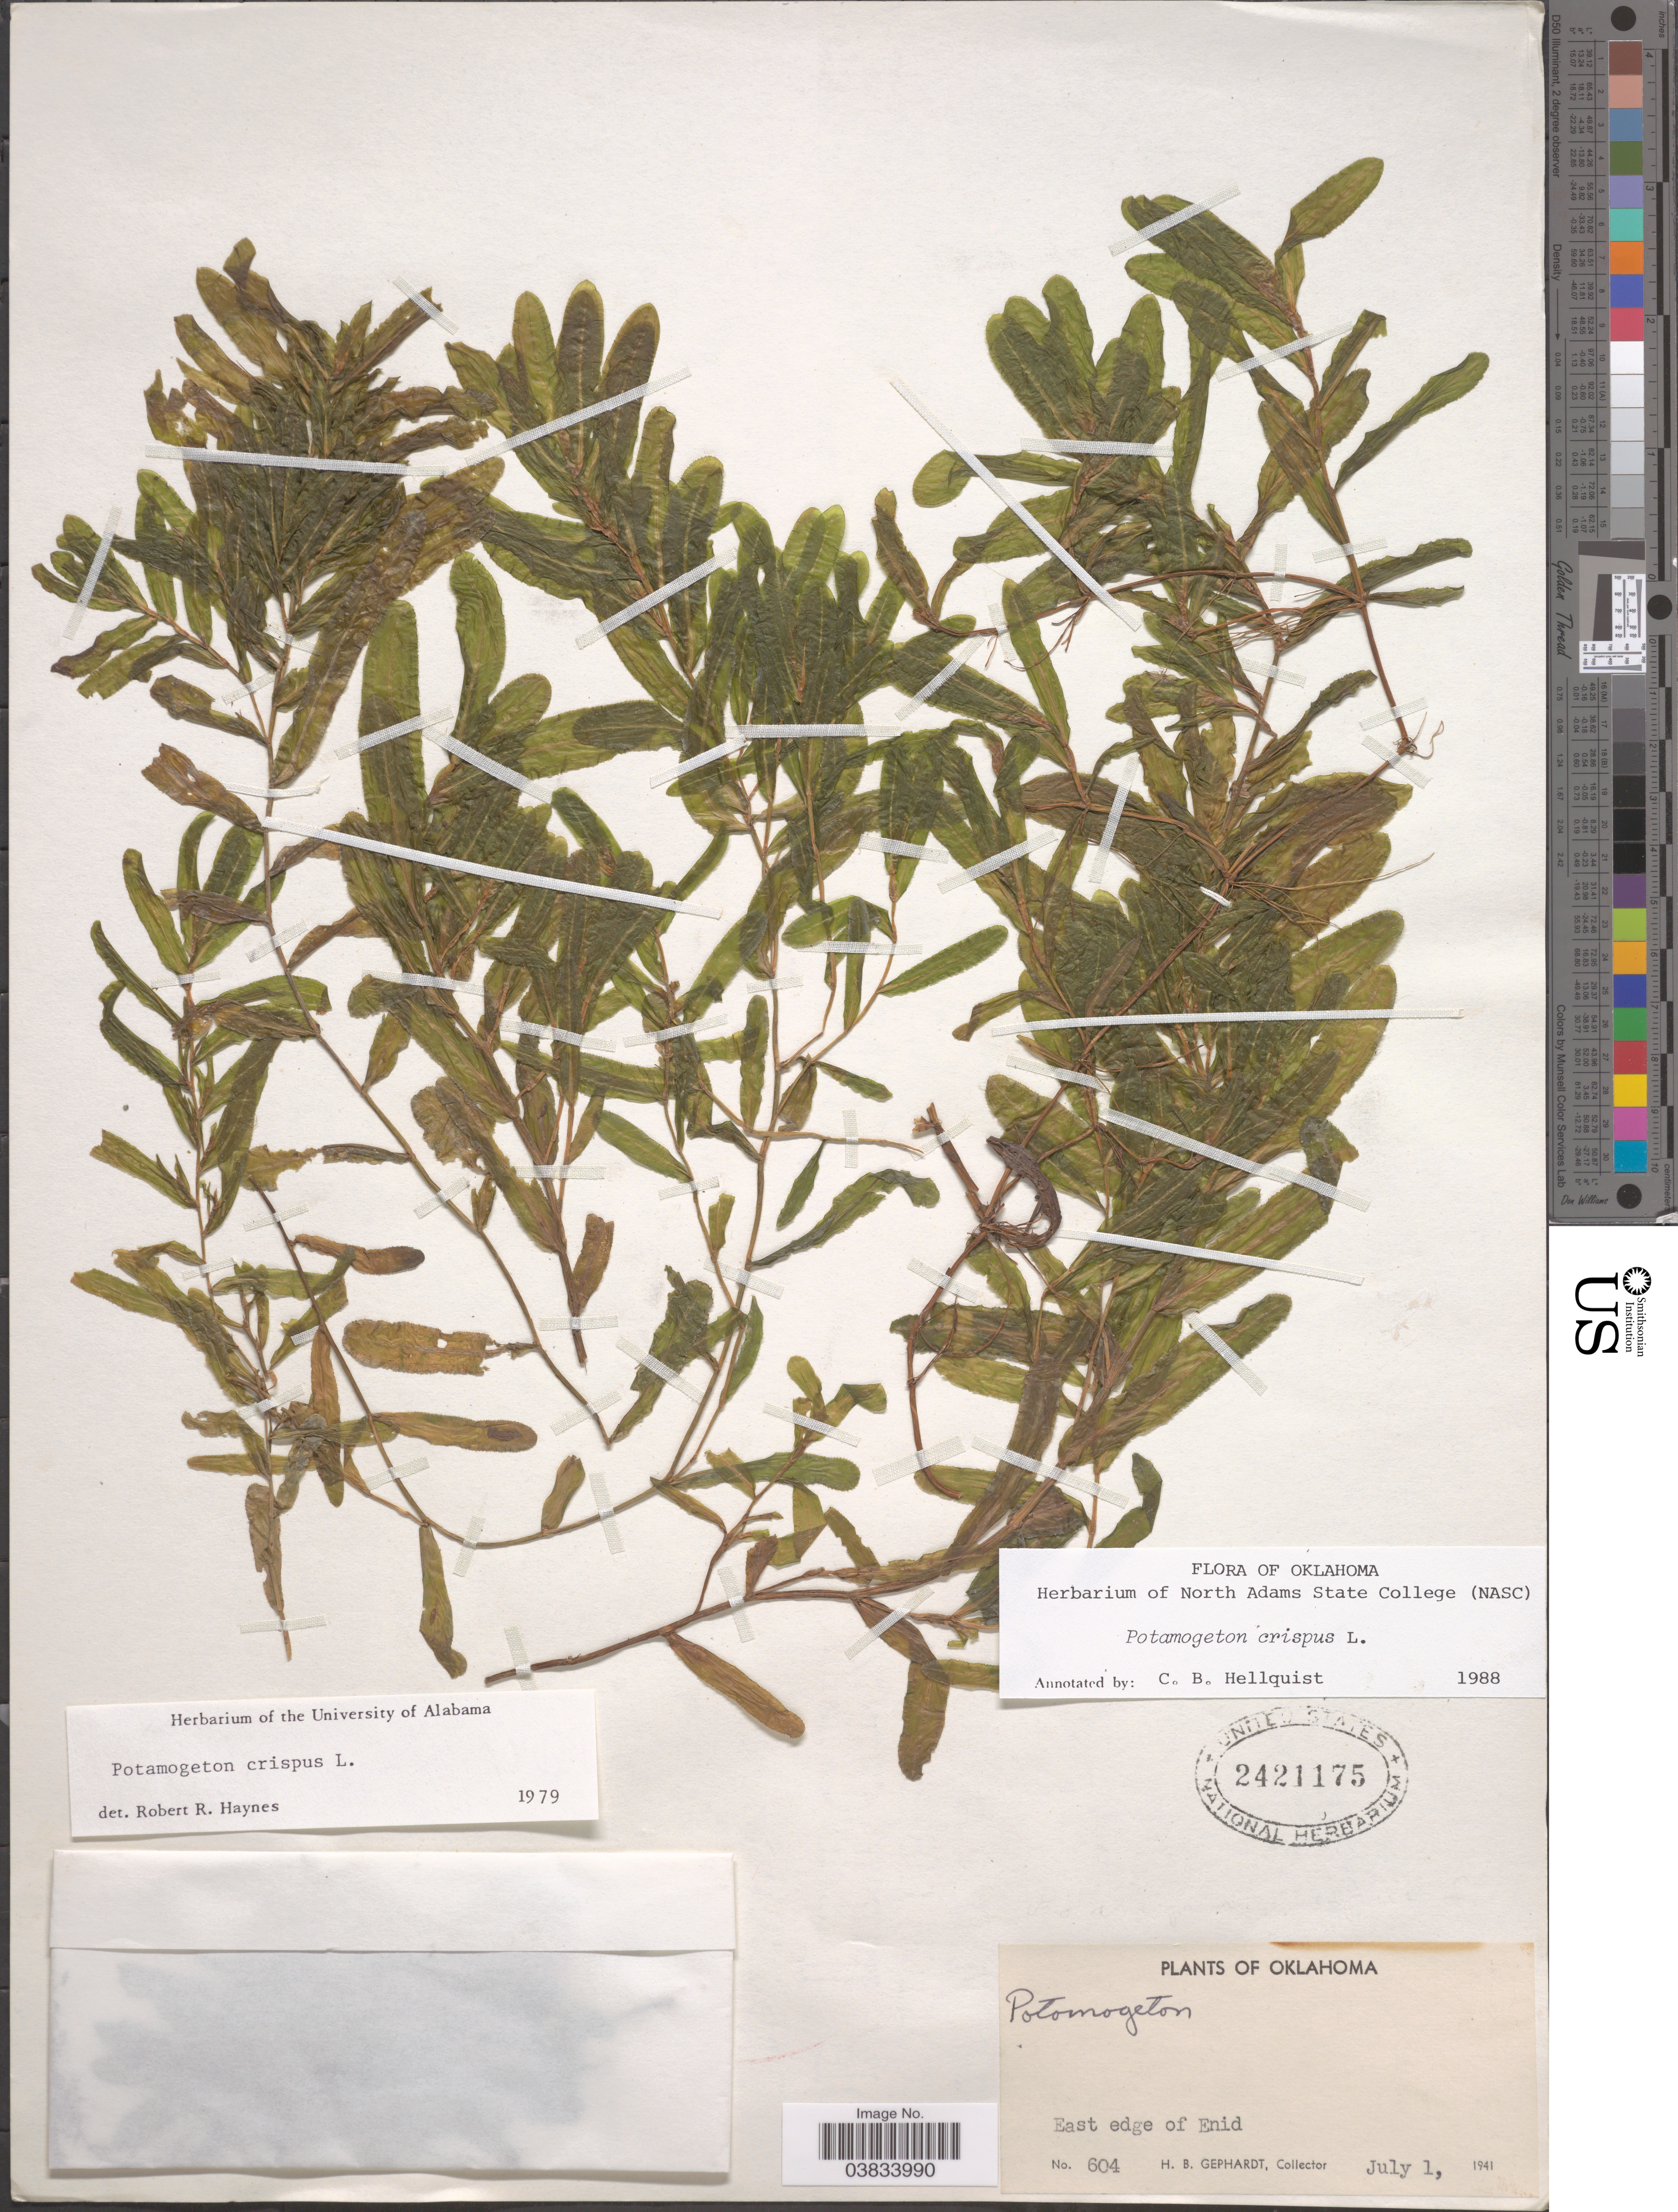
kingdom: Plantae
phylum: Tracheophyta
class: Liliopsida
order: Alismatales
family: Potamogetonaceae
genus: Potamogeton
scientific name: Potamogeton crispus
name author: L.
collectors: H. Gephardt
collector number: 604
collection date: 1941-07-01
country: United States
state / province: Oklahoma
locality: East edge of Enid.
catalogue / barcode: US 2421175